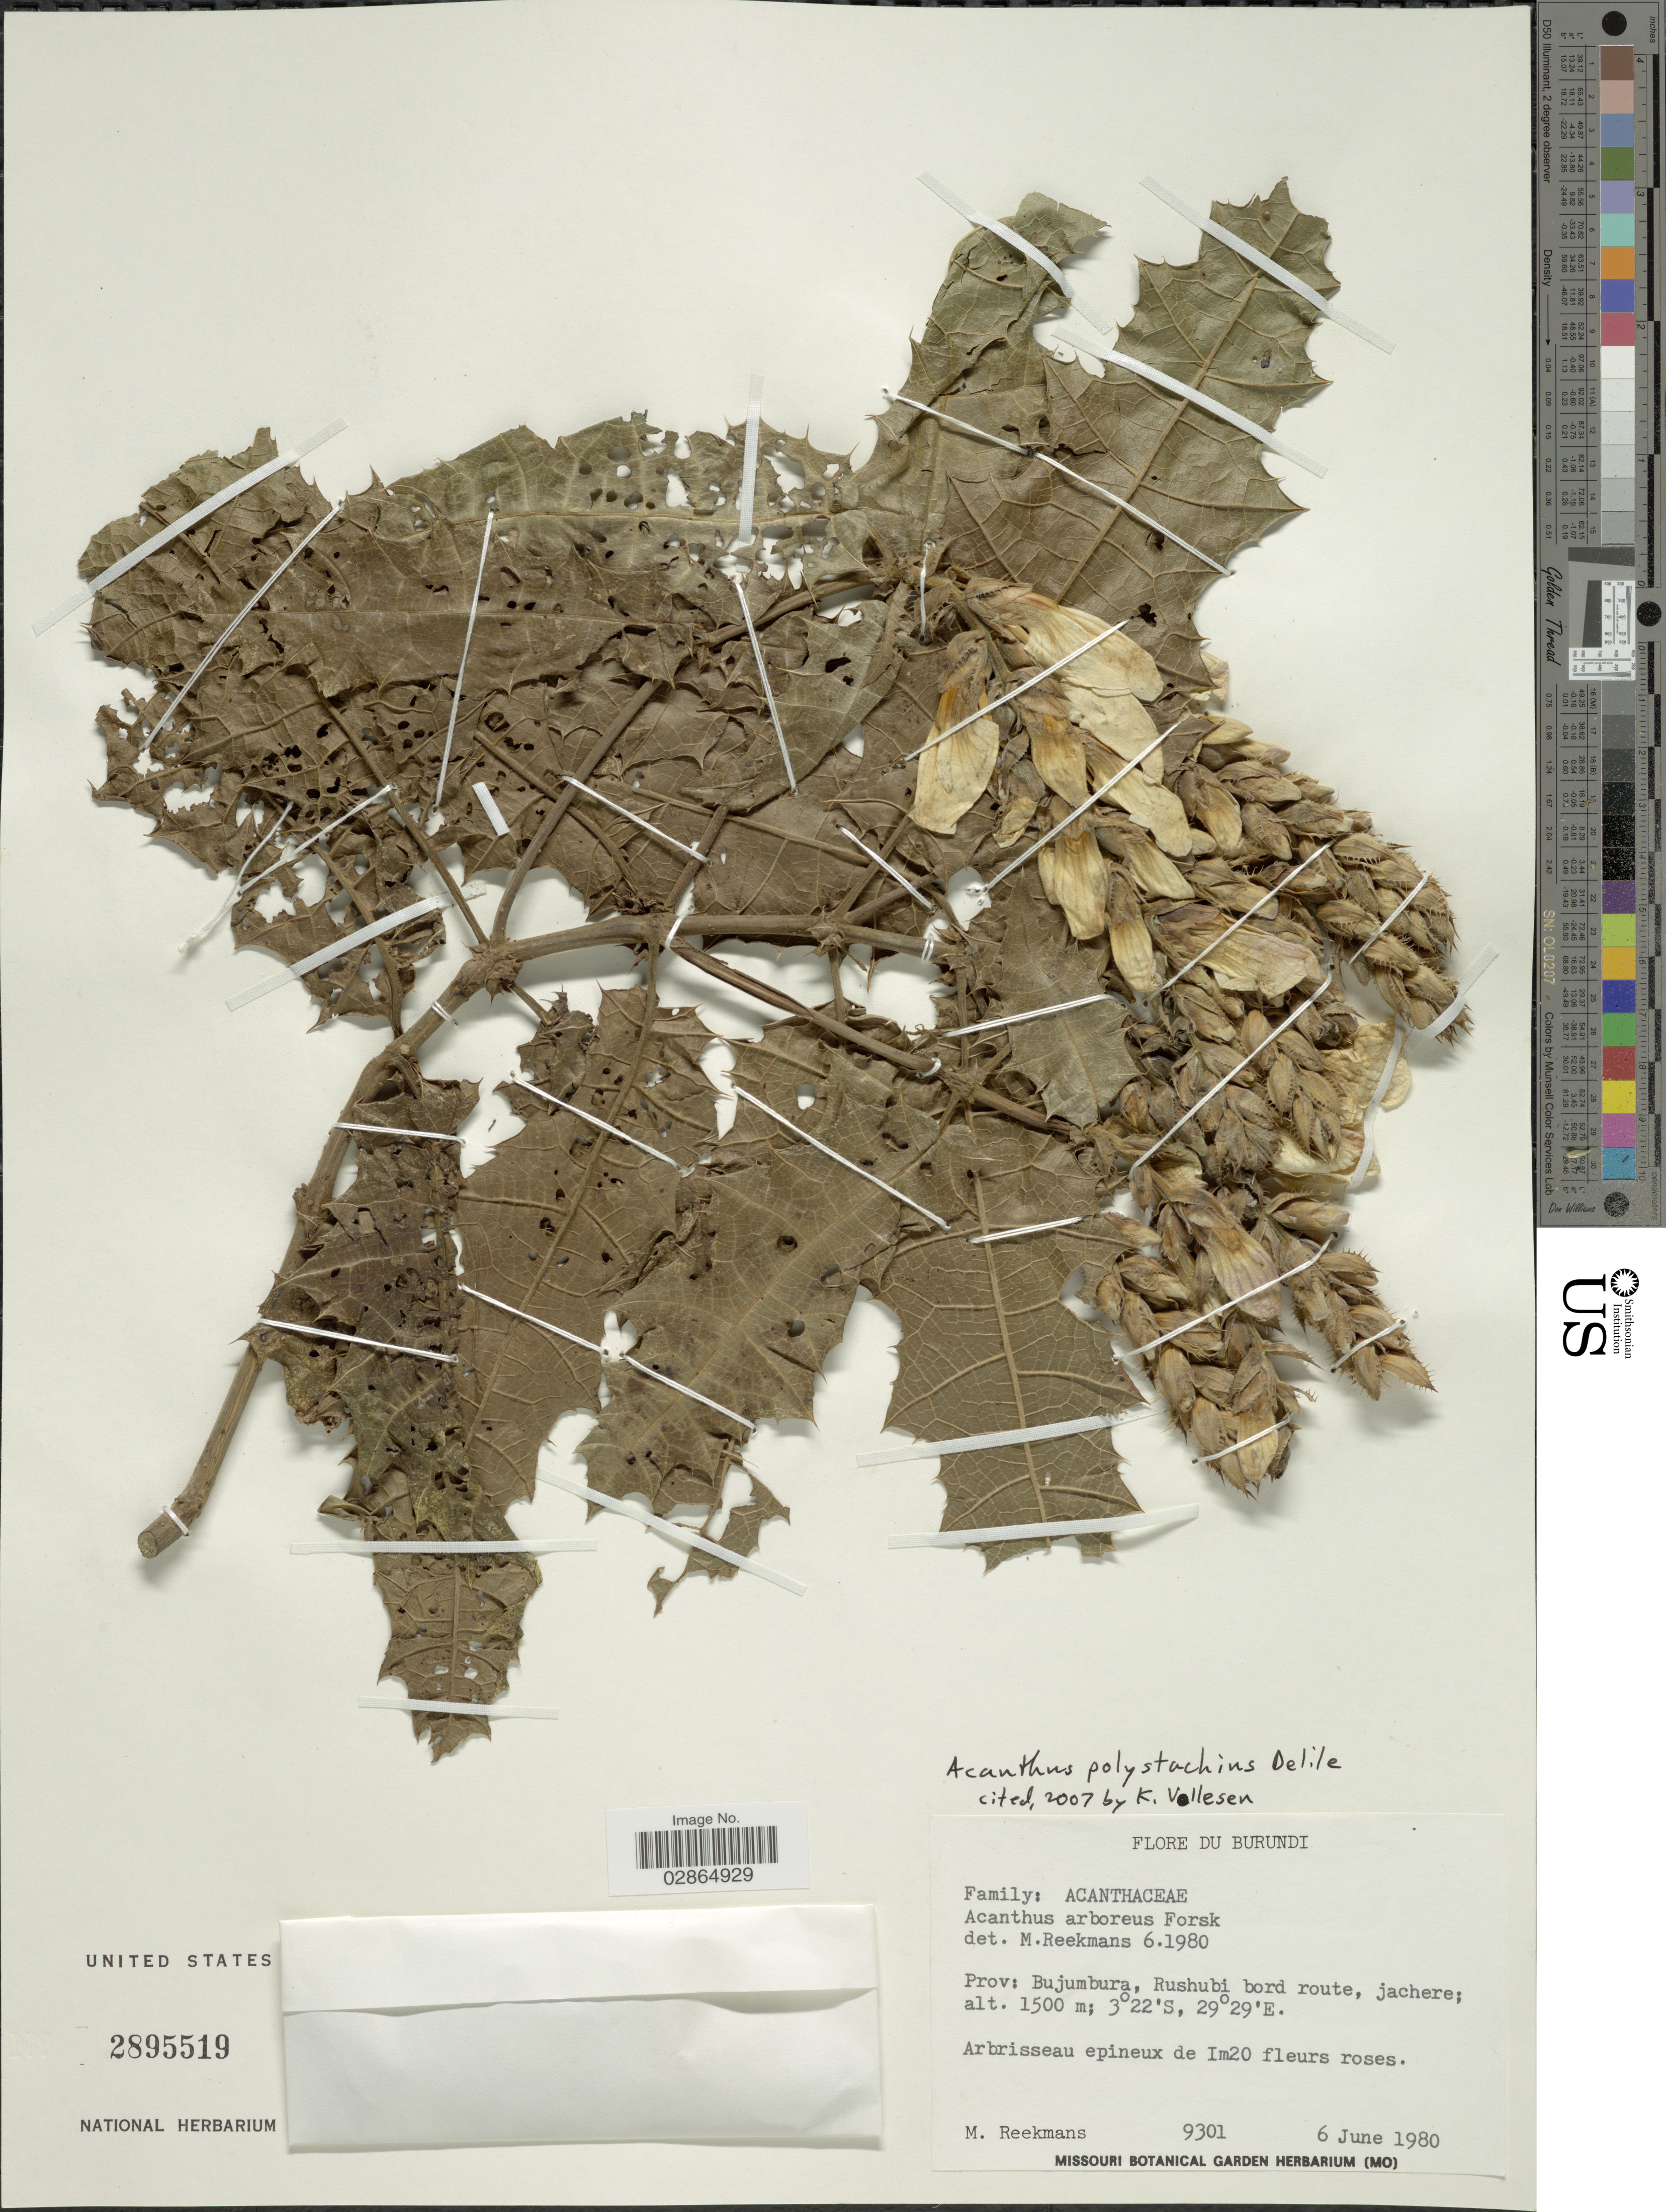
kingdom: Plantae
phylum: Tracheophyta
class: Magnoliopsida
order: Lamiales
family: Acanthaceae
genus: Acanthus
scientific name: Acanthus polystachius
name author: Delile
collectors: M. Reekmans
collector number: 9301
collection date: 1980-06-06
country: Burundi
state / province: Bujumura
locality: Prov: Bujumura, Rushubi bord route, jachere.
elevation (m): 1500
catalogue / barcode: US 2895519